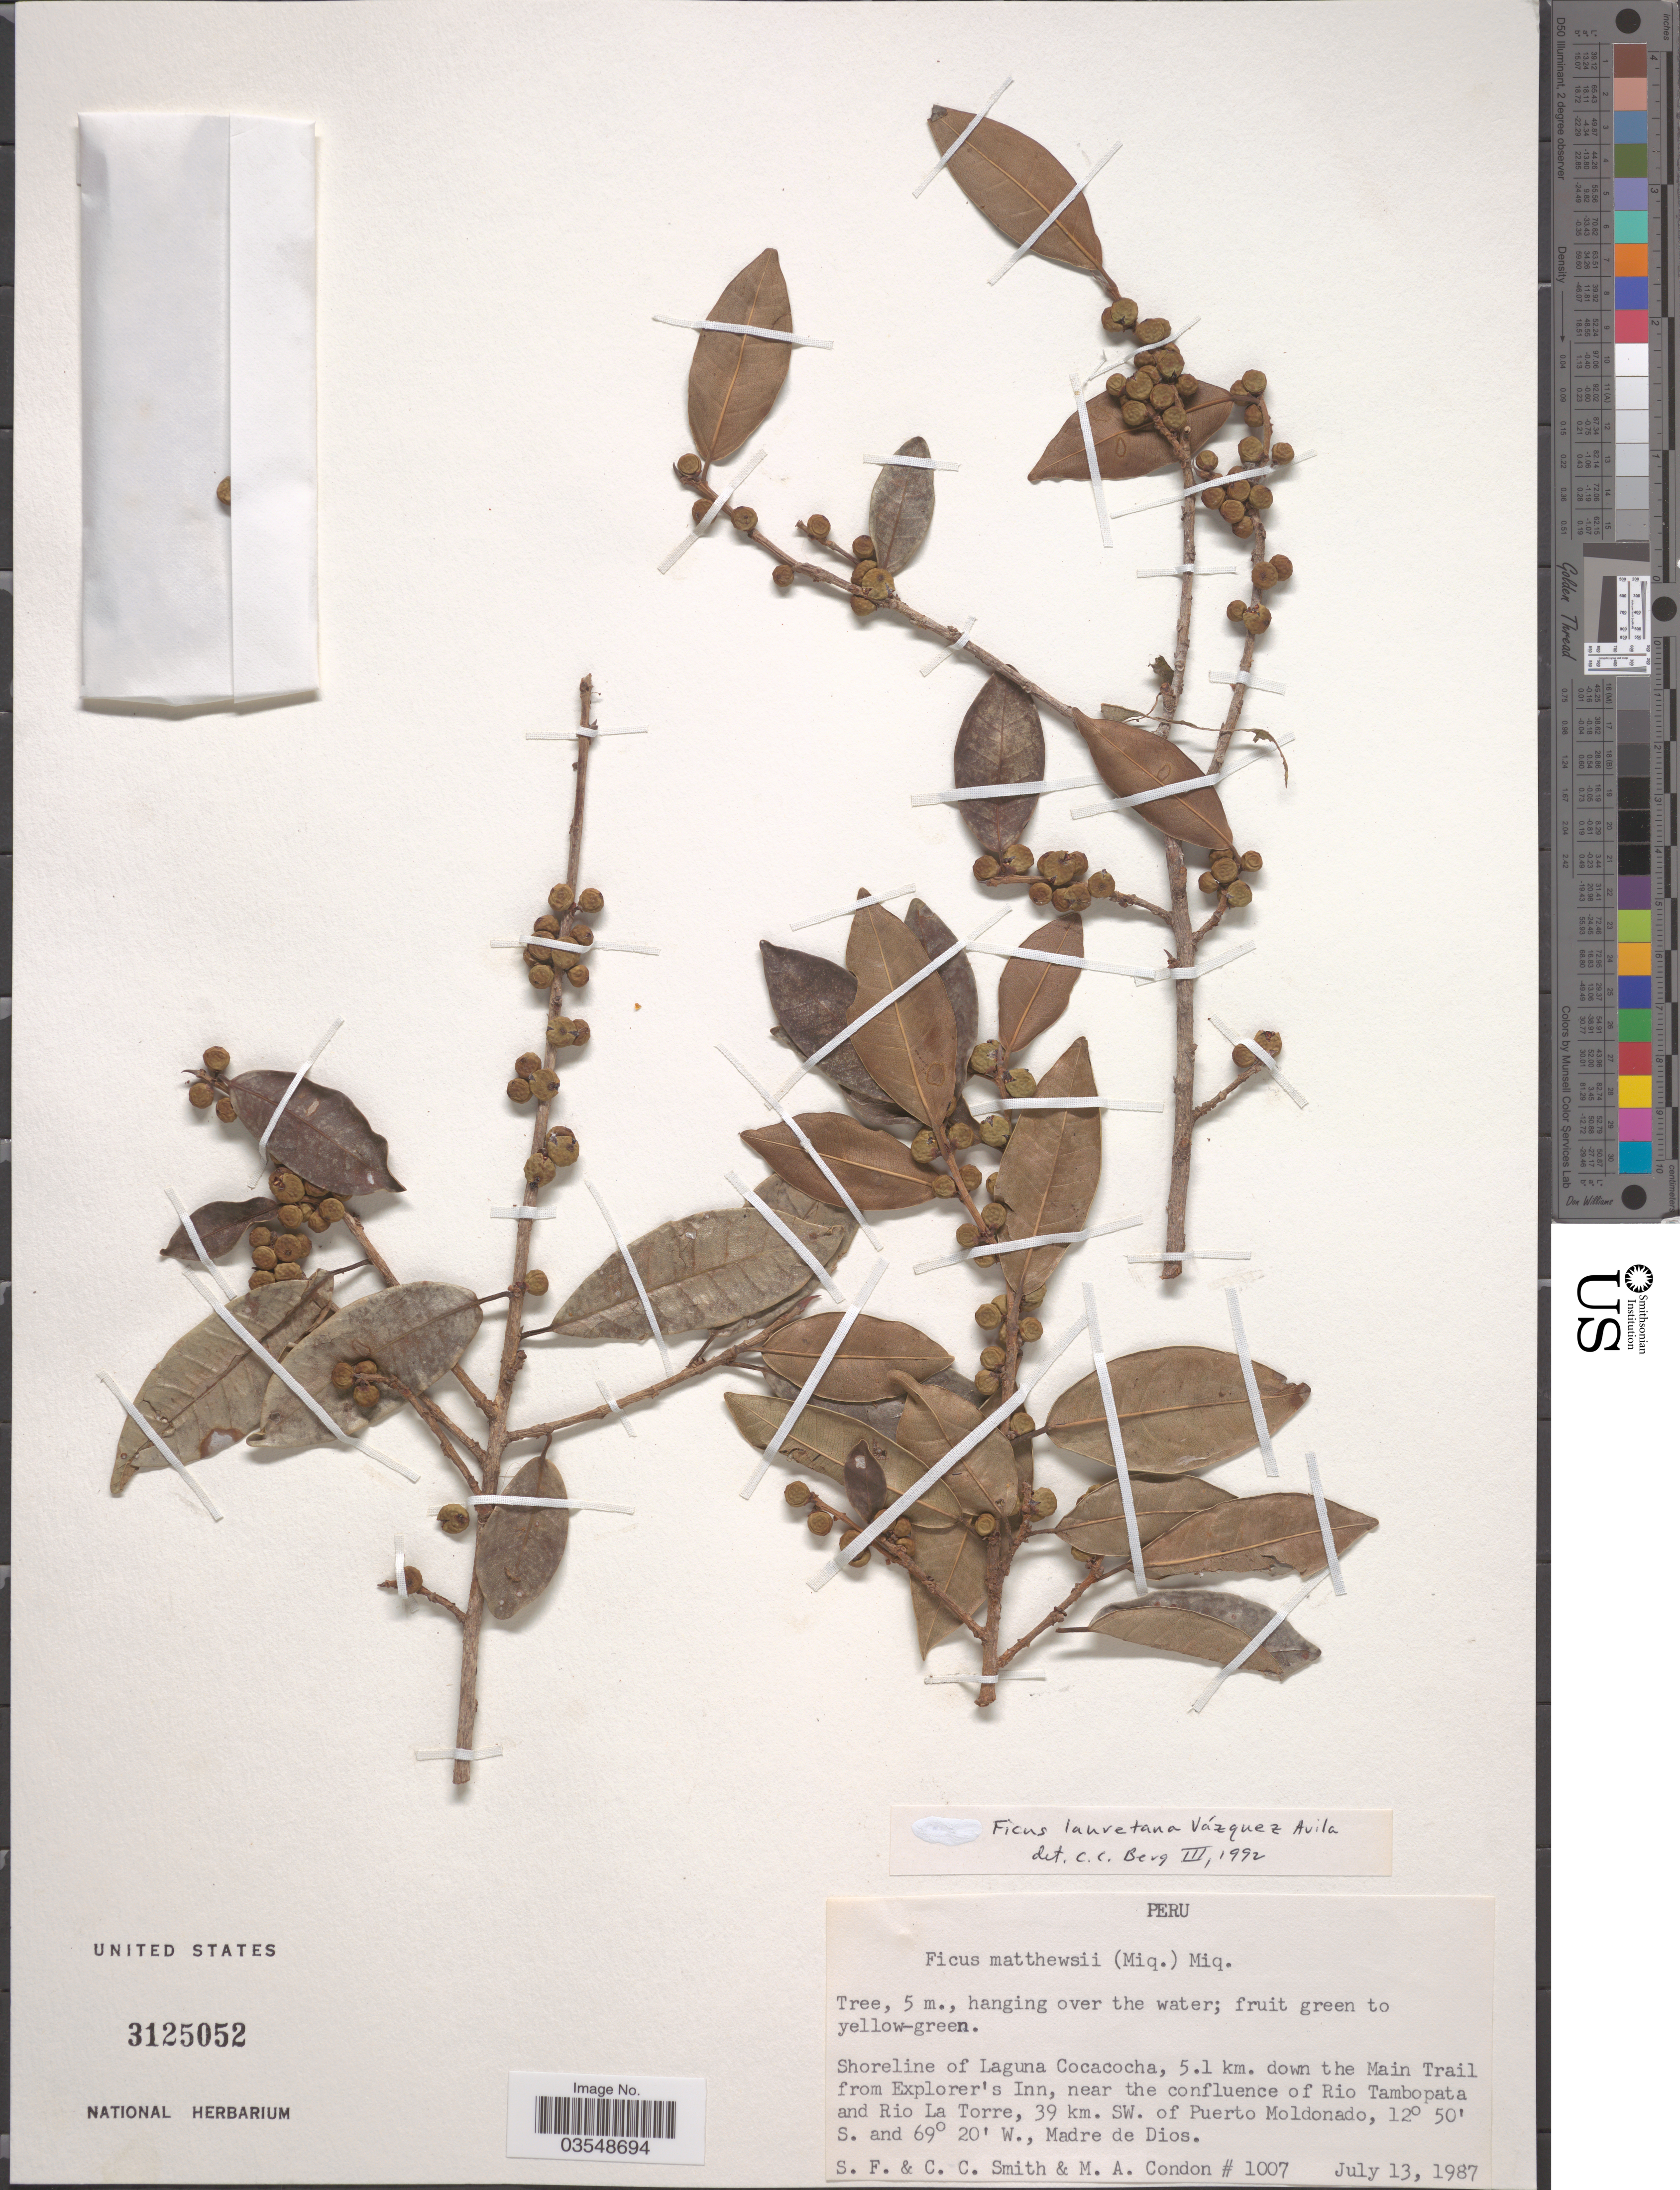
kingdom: Plantae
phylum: Tracheophyta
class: Magnoliopsida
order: Rosales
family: Moraceae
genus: Ficus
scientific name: Ficus lauretana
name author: Vázq. Avila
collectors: S.F. Smith, C. C. Smith & M. Condon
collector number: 1007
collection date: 1987-07-13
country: Peru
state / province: Madre de Dios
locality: Shoreline of Laguna Cocacocha, 5.1 km. down the Main Trail from Explorer's Inn, near the confluence of Rio Tambopata and Rio La Torre, 39 km. SW. of Puerto Moldonado.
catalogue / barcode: US 3125052